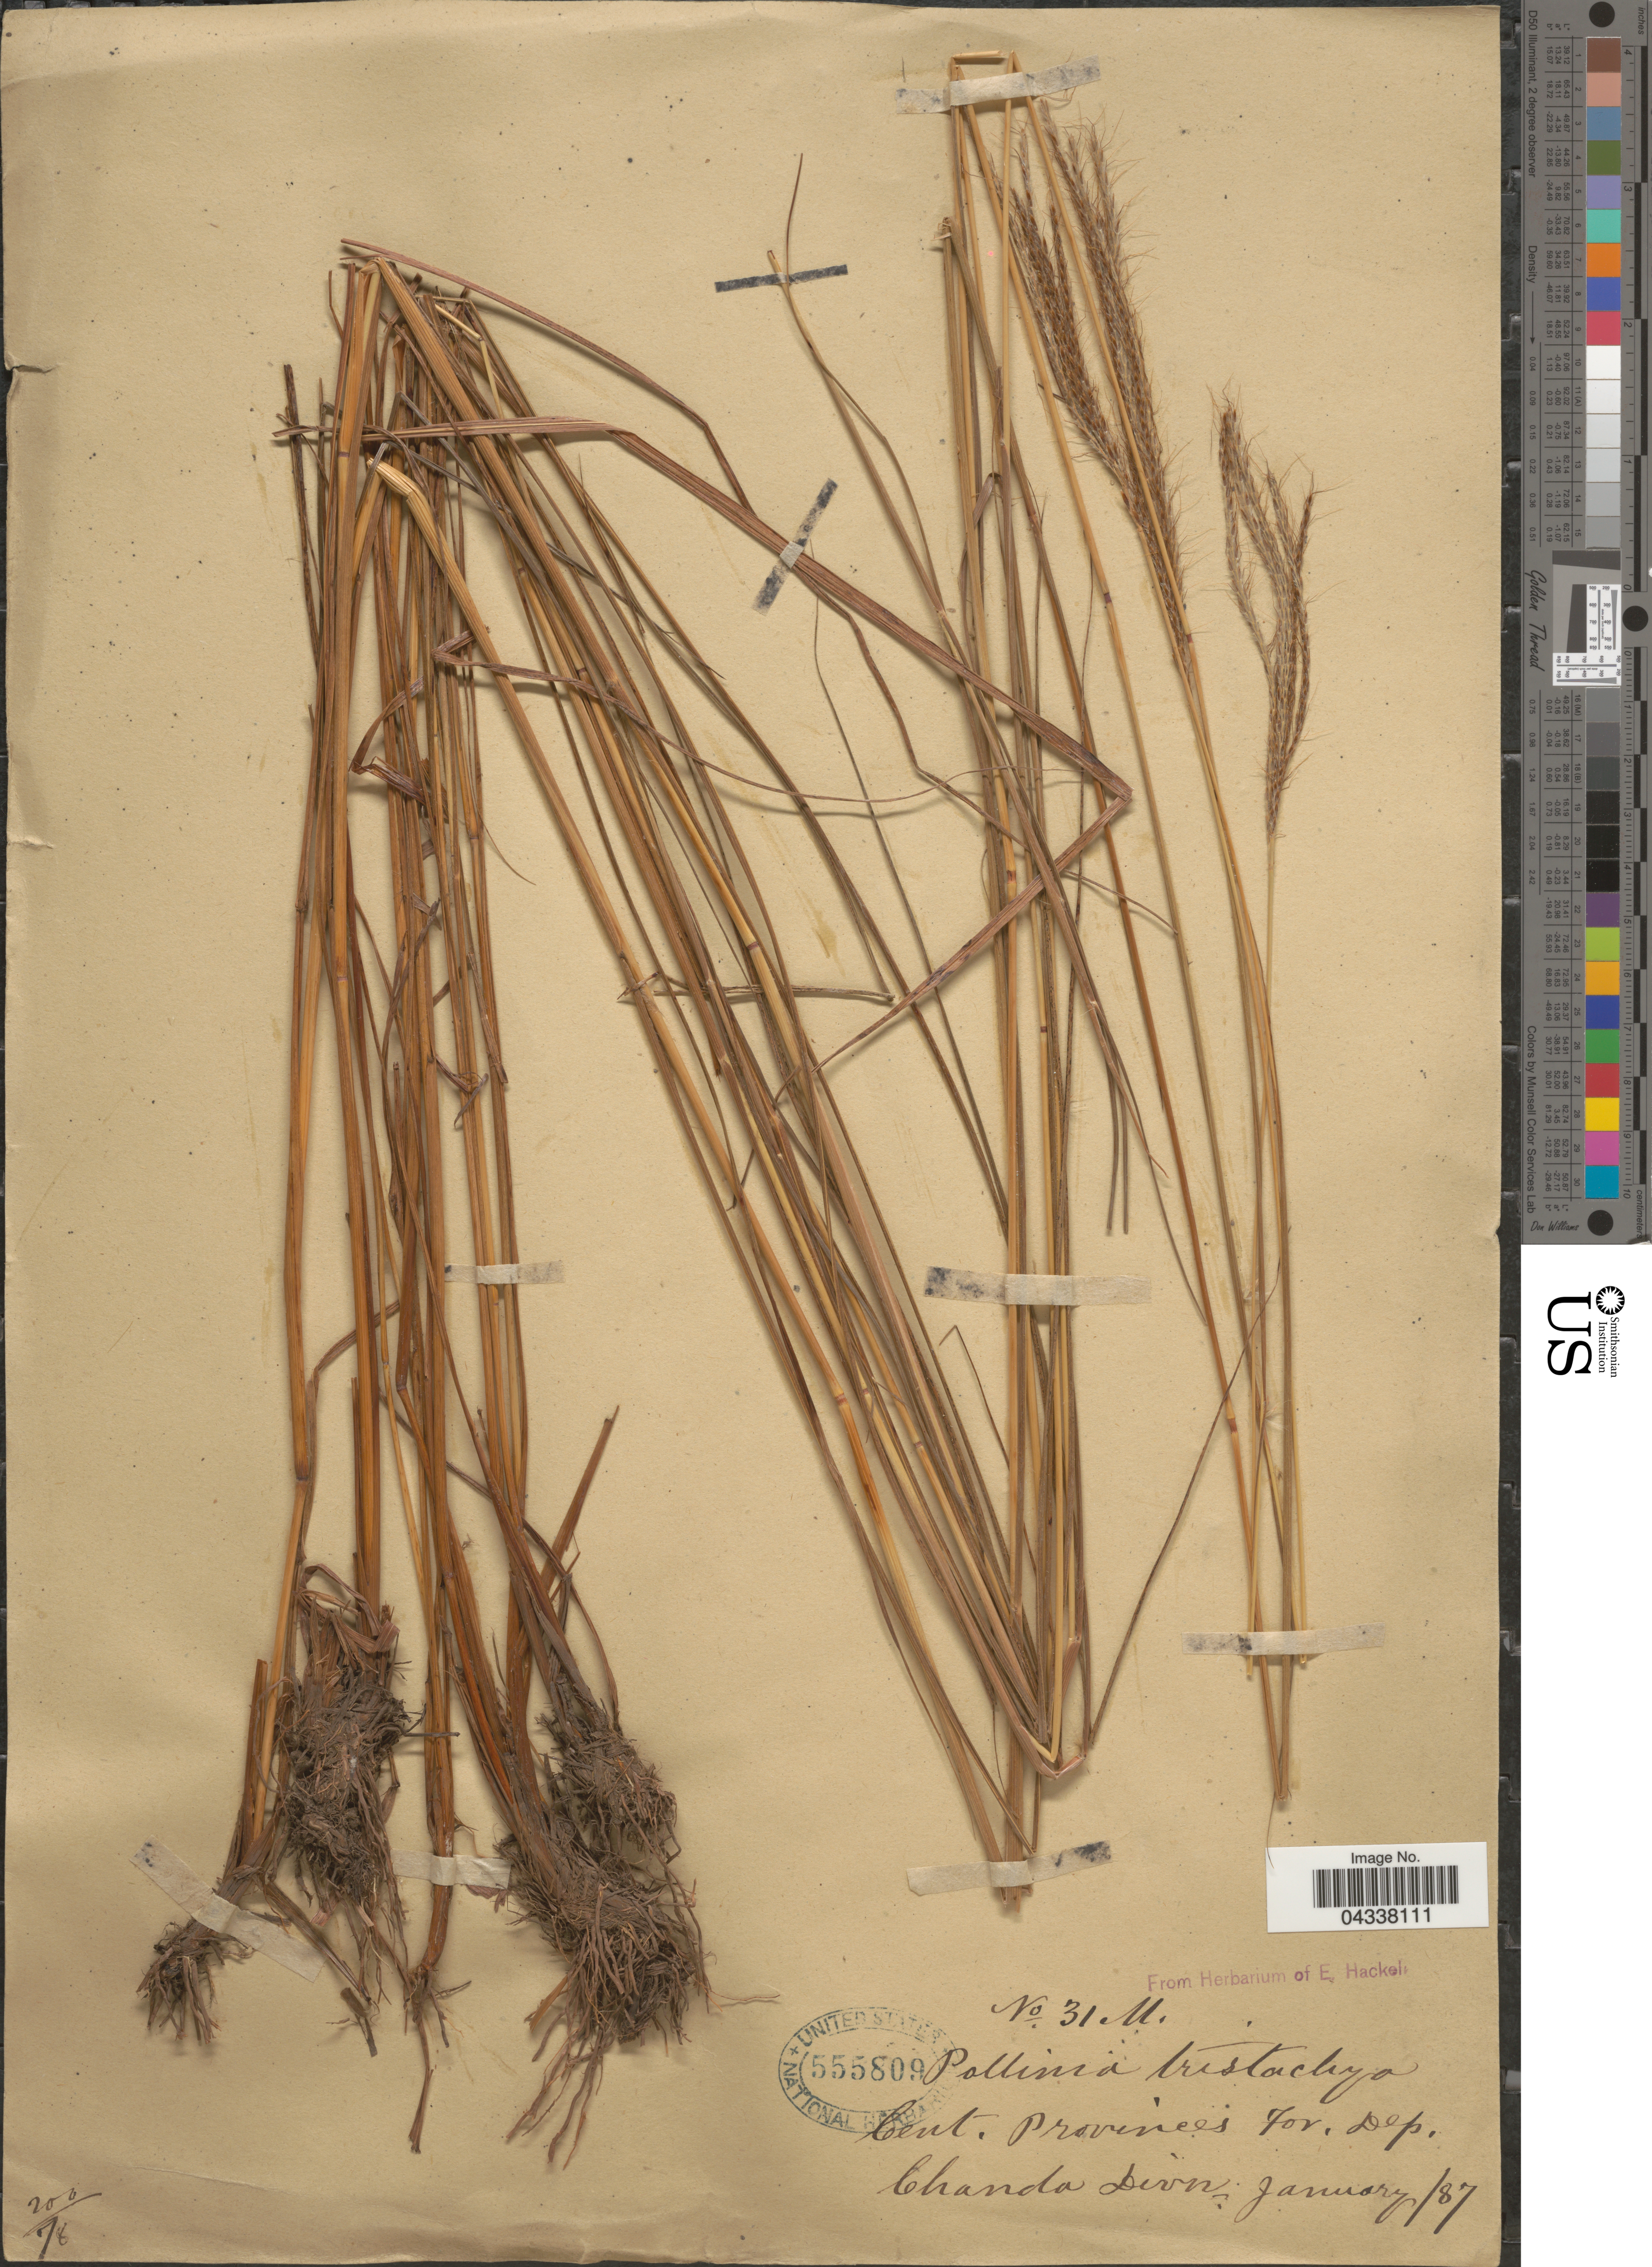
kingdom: Plantae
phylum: Tracheophyta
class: Liliopsida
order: Poales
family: Poaceae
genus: Pseudopogonatherum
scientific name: Pseudopogonatherum trispicatum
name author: (Schult.) Ohwi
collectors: ex herb. E. Hackel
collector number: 31M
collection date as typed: Transcribed d/m/y: /1/87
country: India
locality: Cent. Provinces For. Dep. Chanda Divn.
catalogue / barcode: US 555809